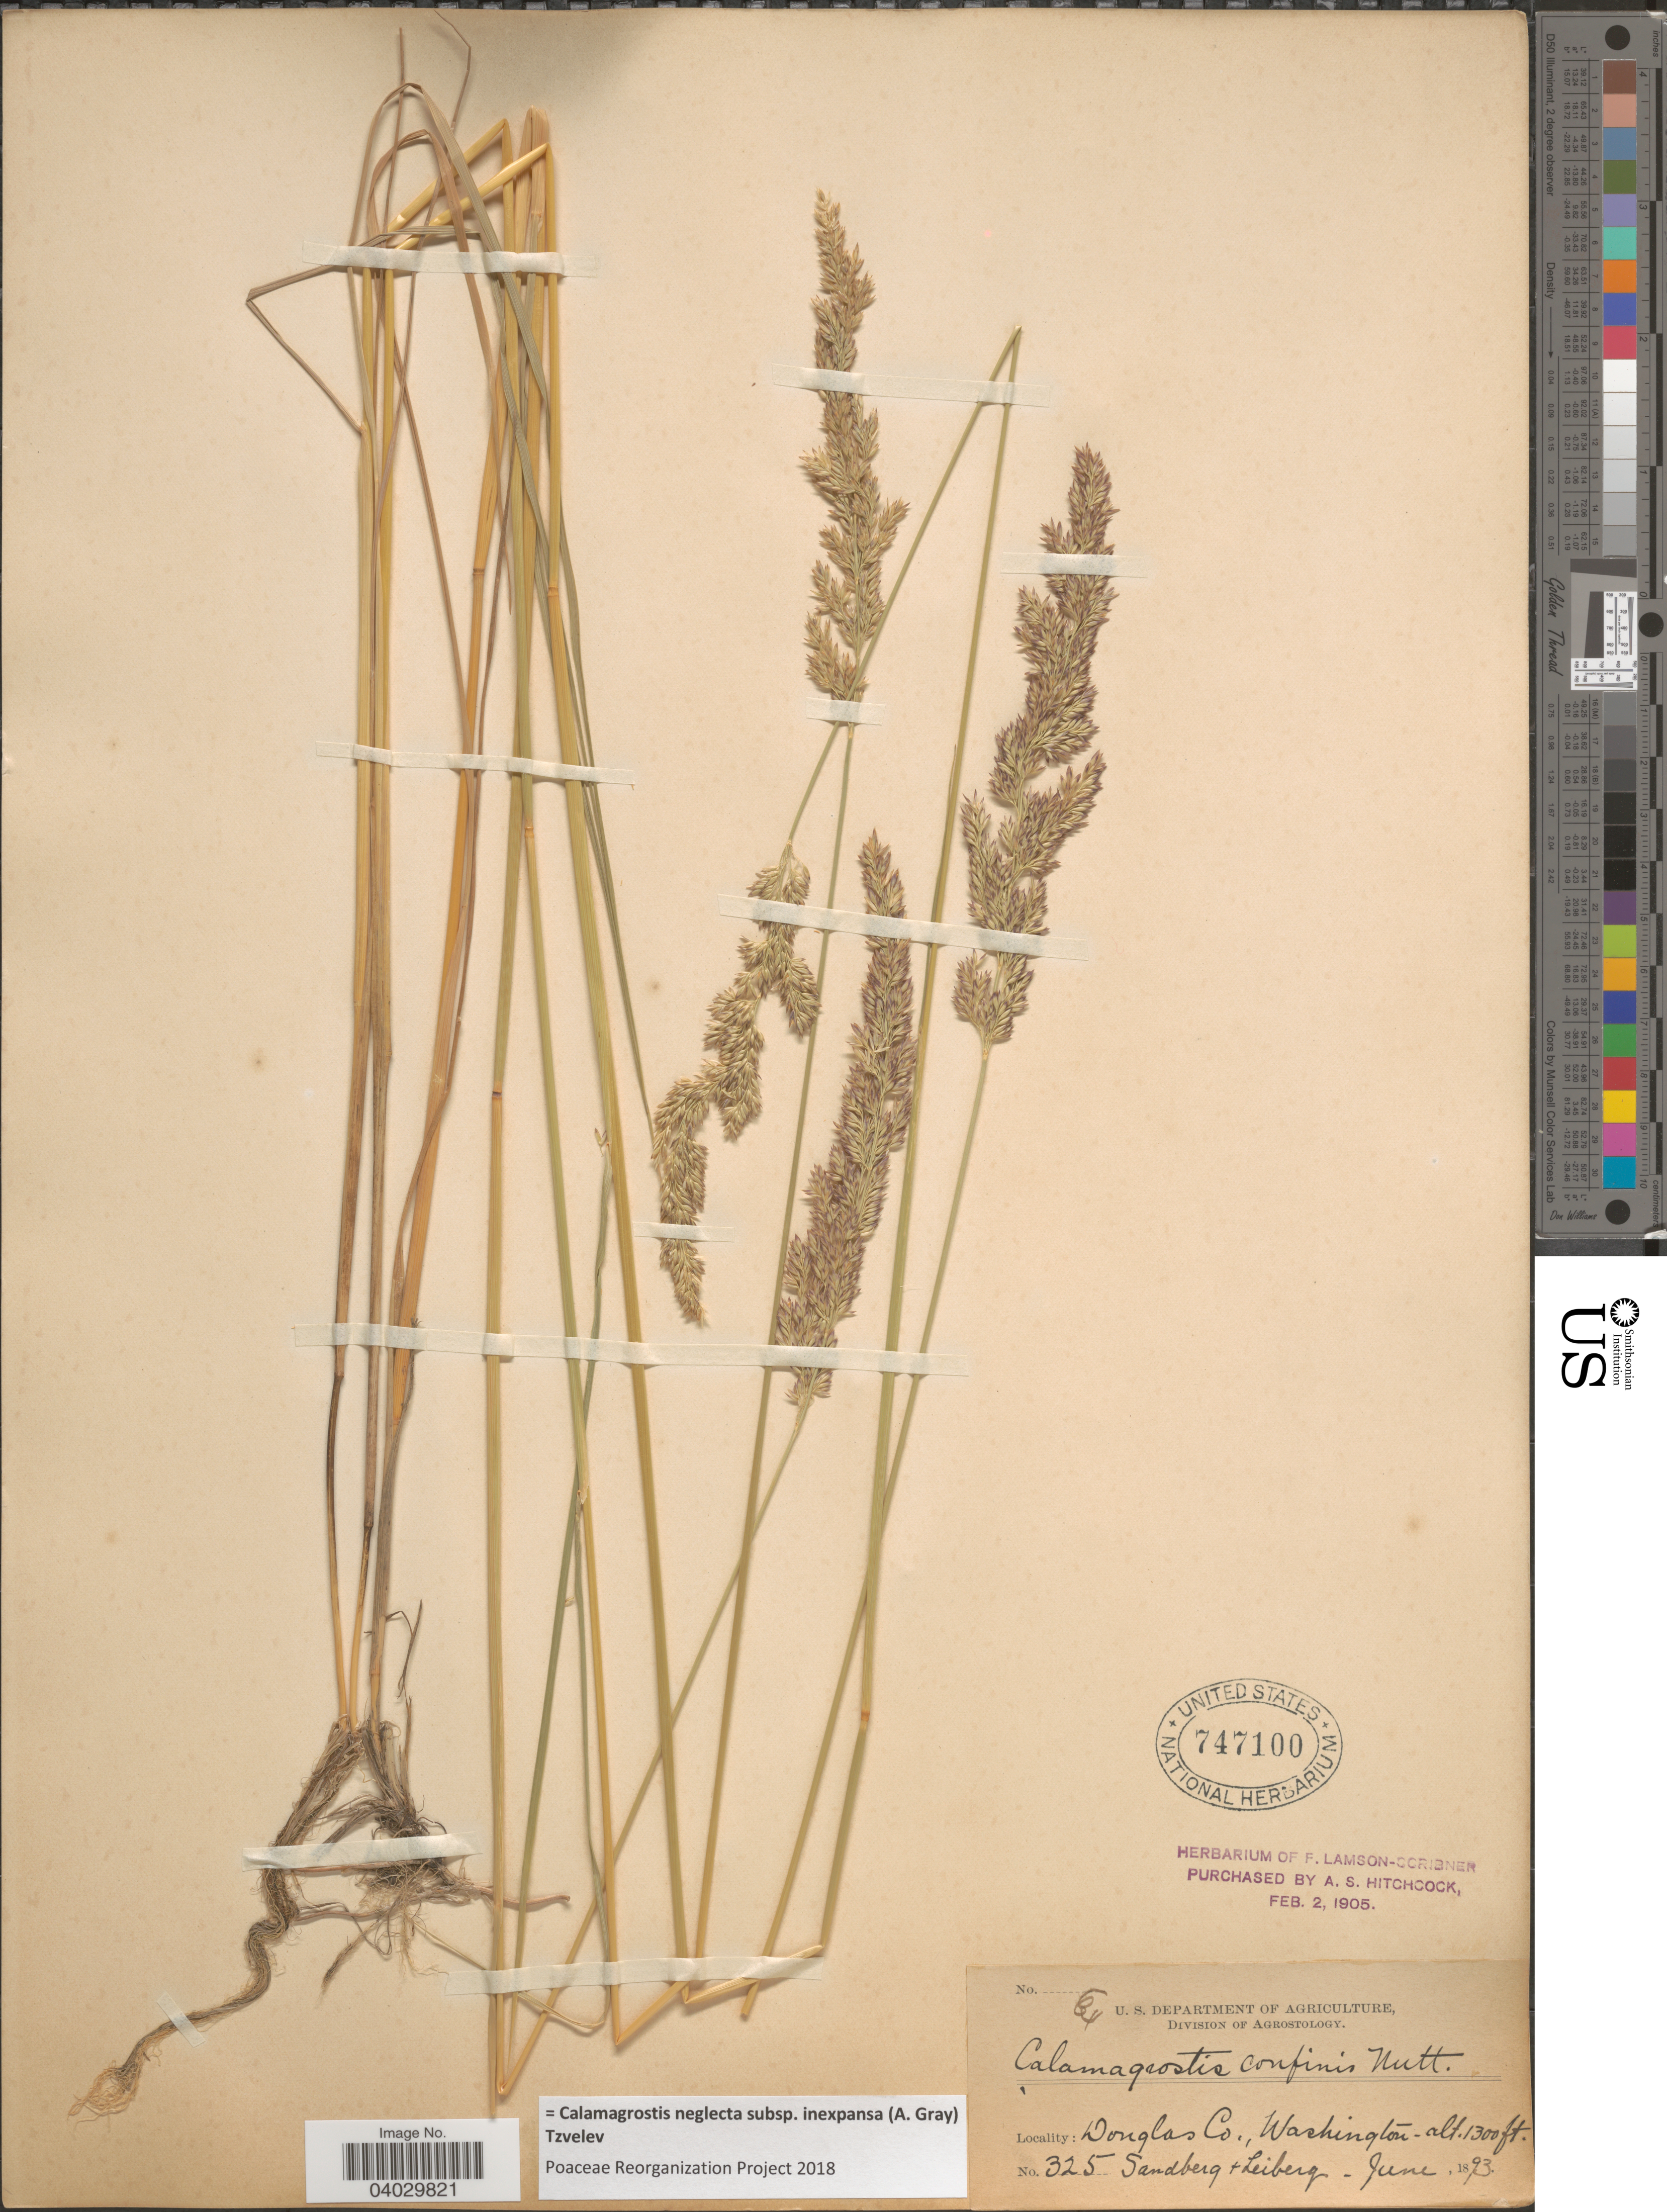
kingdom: Plantae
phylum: Tracheophyta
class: Liliopsida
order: Poales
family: Poaceae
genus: Calamagrostis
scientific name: Calamagrostis neglecta subsp. inexpansa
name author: (A. Gray) Tzvelev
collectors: Sandberg & -. Leiberg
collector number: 325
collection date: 1893-06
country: United States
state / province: Washington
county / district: Douglas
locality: Douglas Co.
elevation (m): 396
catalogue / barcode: US 747100